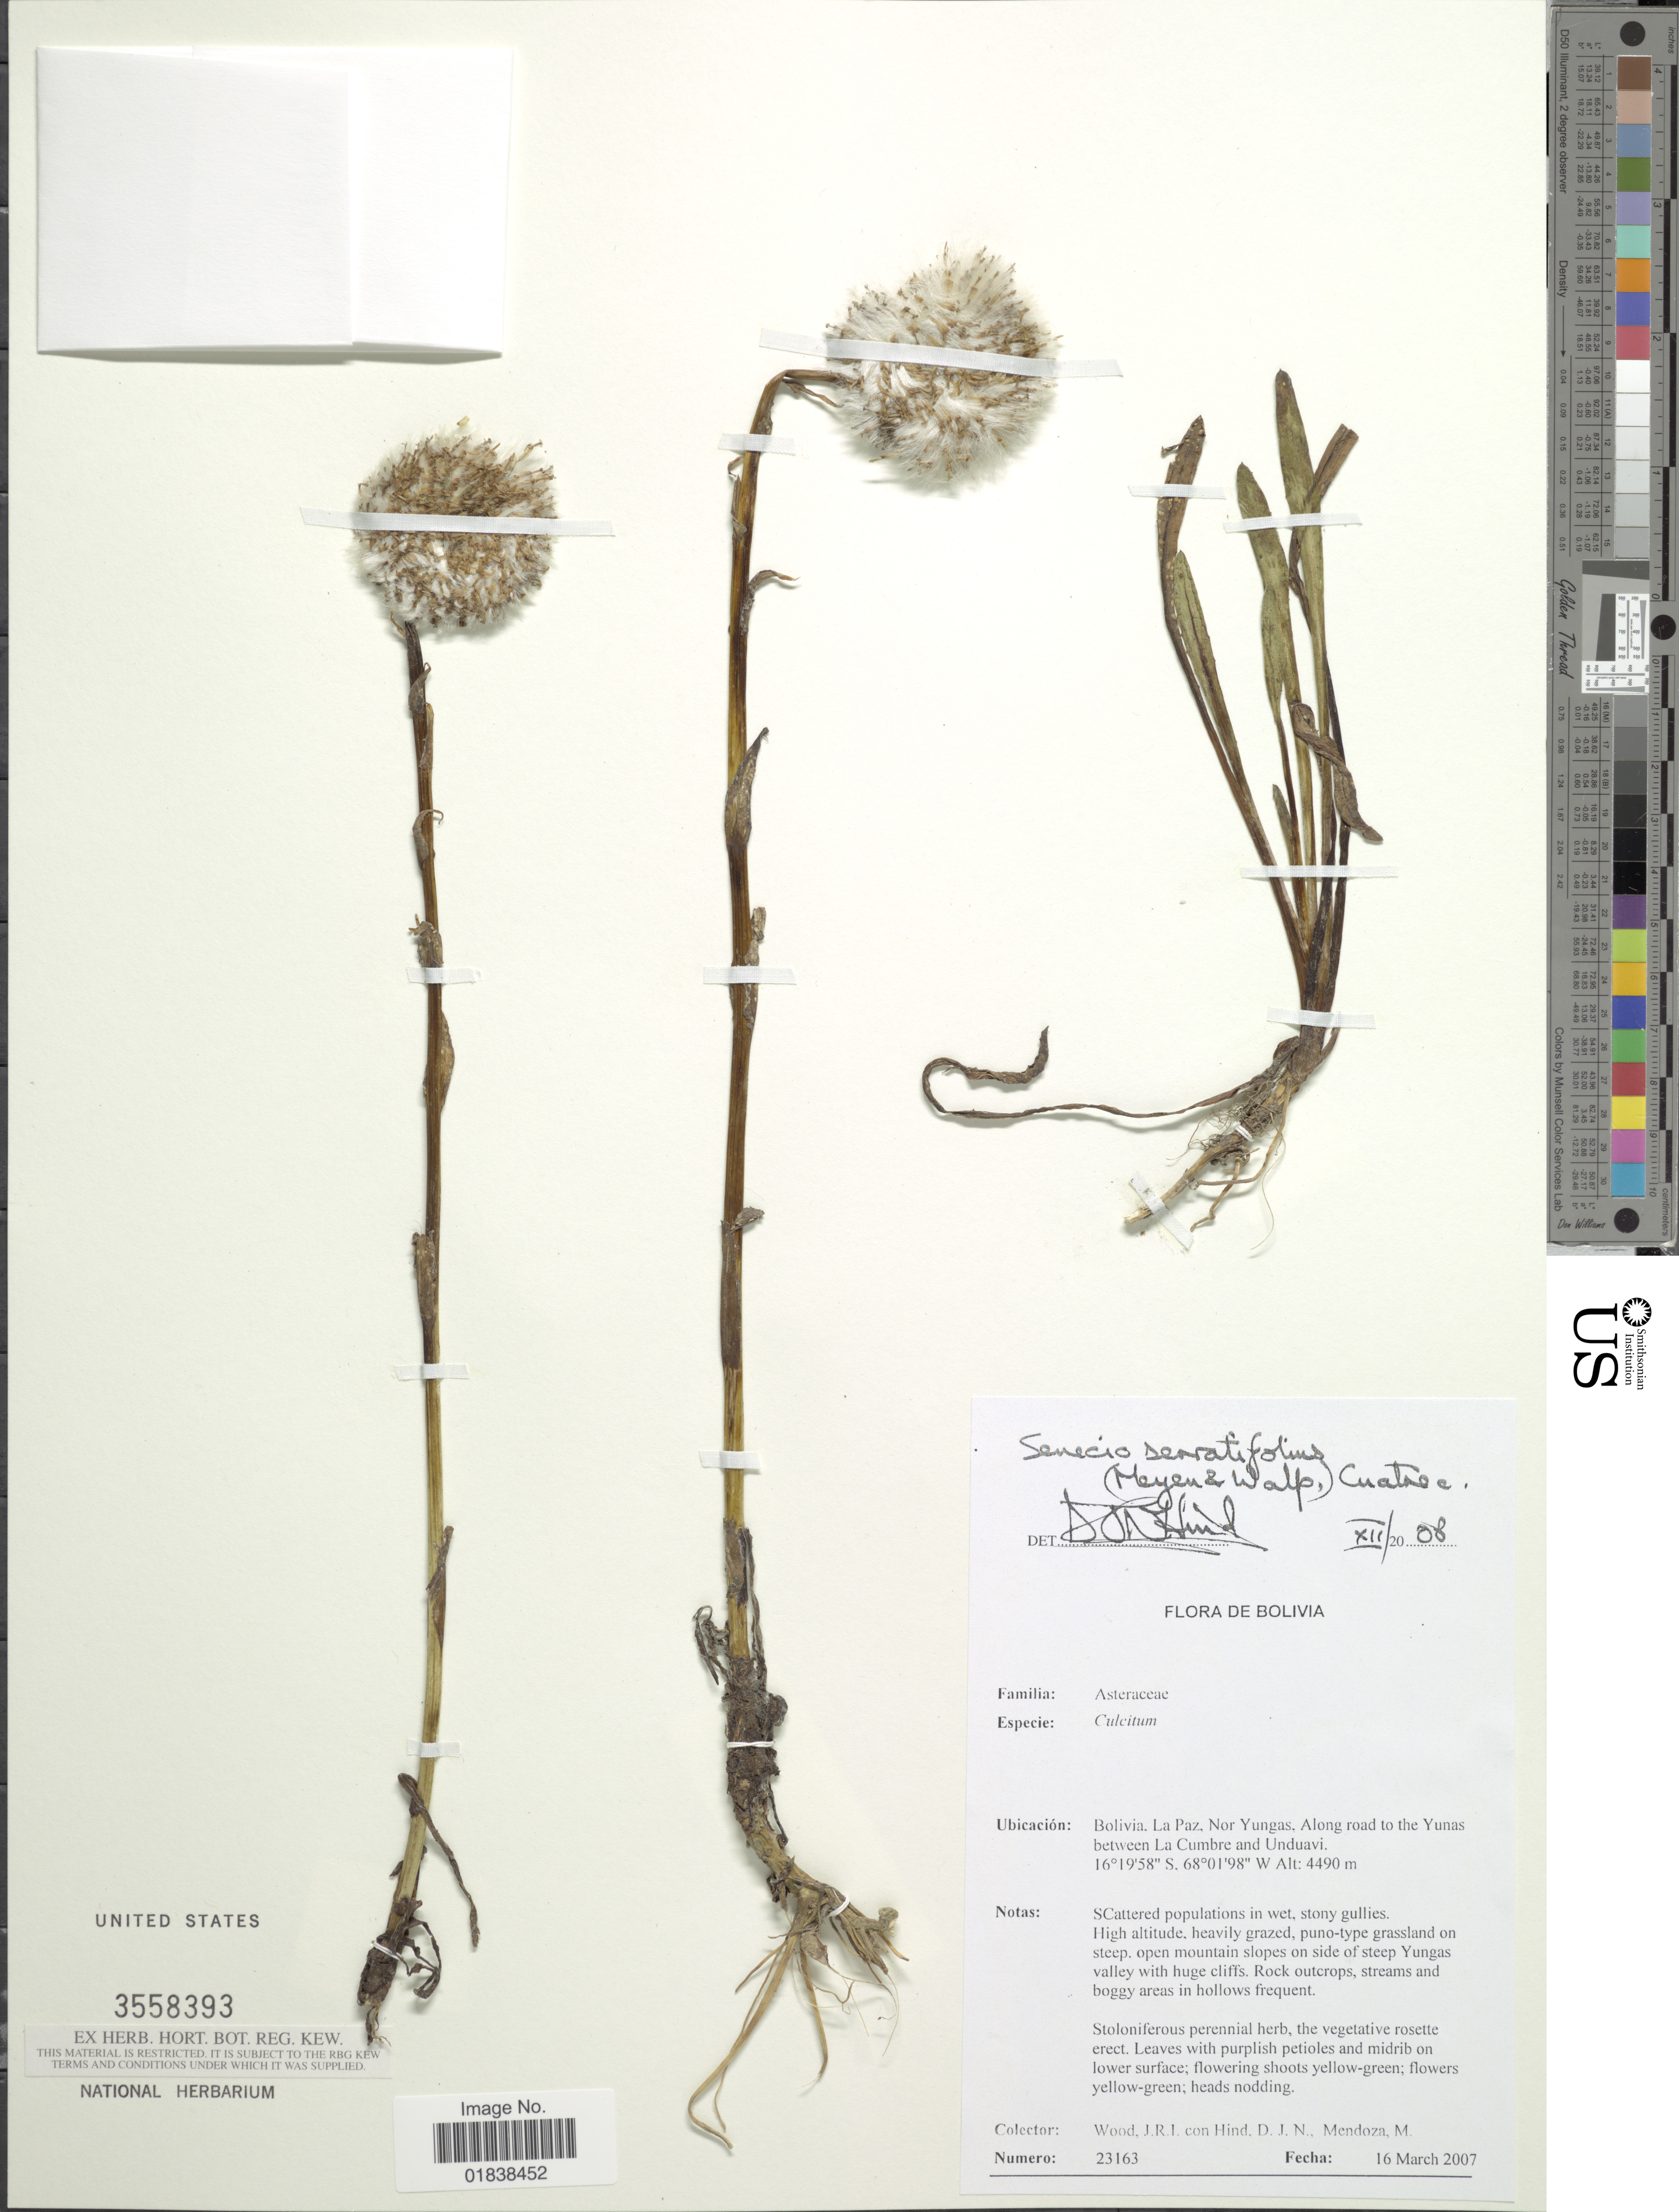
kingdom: Plantae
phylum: Tracheophyta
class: Magnoliopsida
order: Asterales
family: Asteraceae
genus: Senecio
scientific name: Senecio serratifolius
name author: (Meyen & Walp.) Cuatrec.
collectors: J. R. I. Wood, D. J. N. Hind & M. Mendoza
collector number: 23163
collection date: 2007-03-16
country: Bolivia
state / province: La Paz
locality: Nor Yungas, along road to the Yunas between La Cumbre and Unduavi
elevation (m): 4490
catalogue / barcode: US 3558393